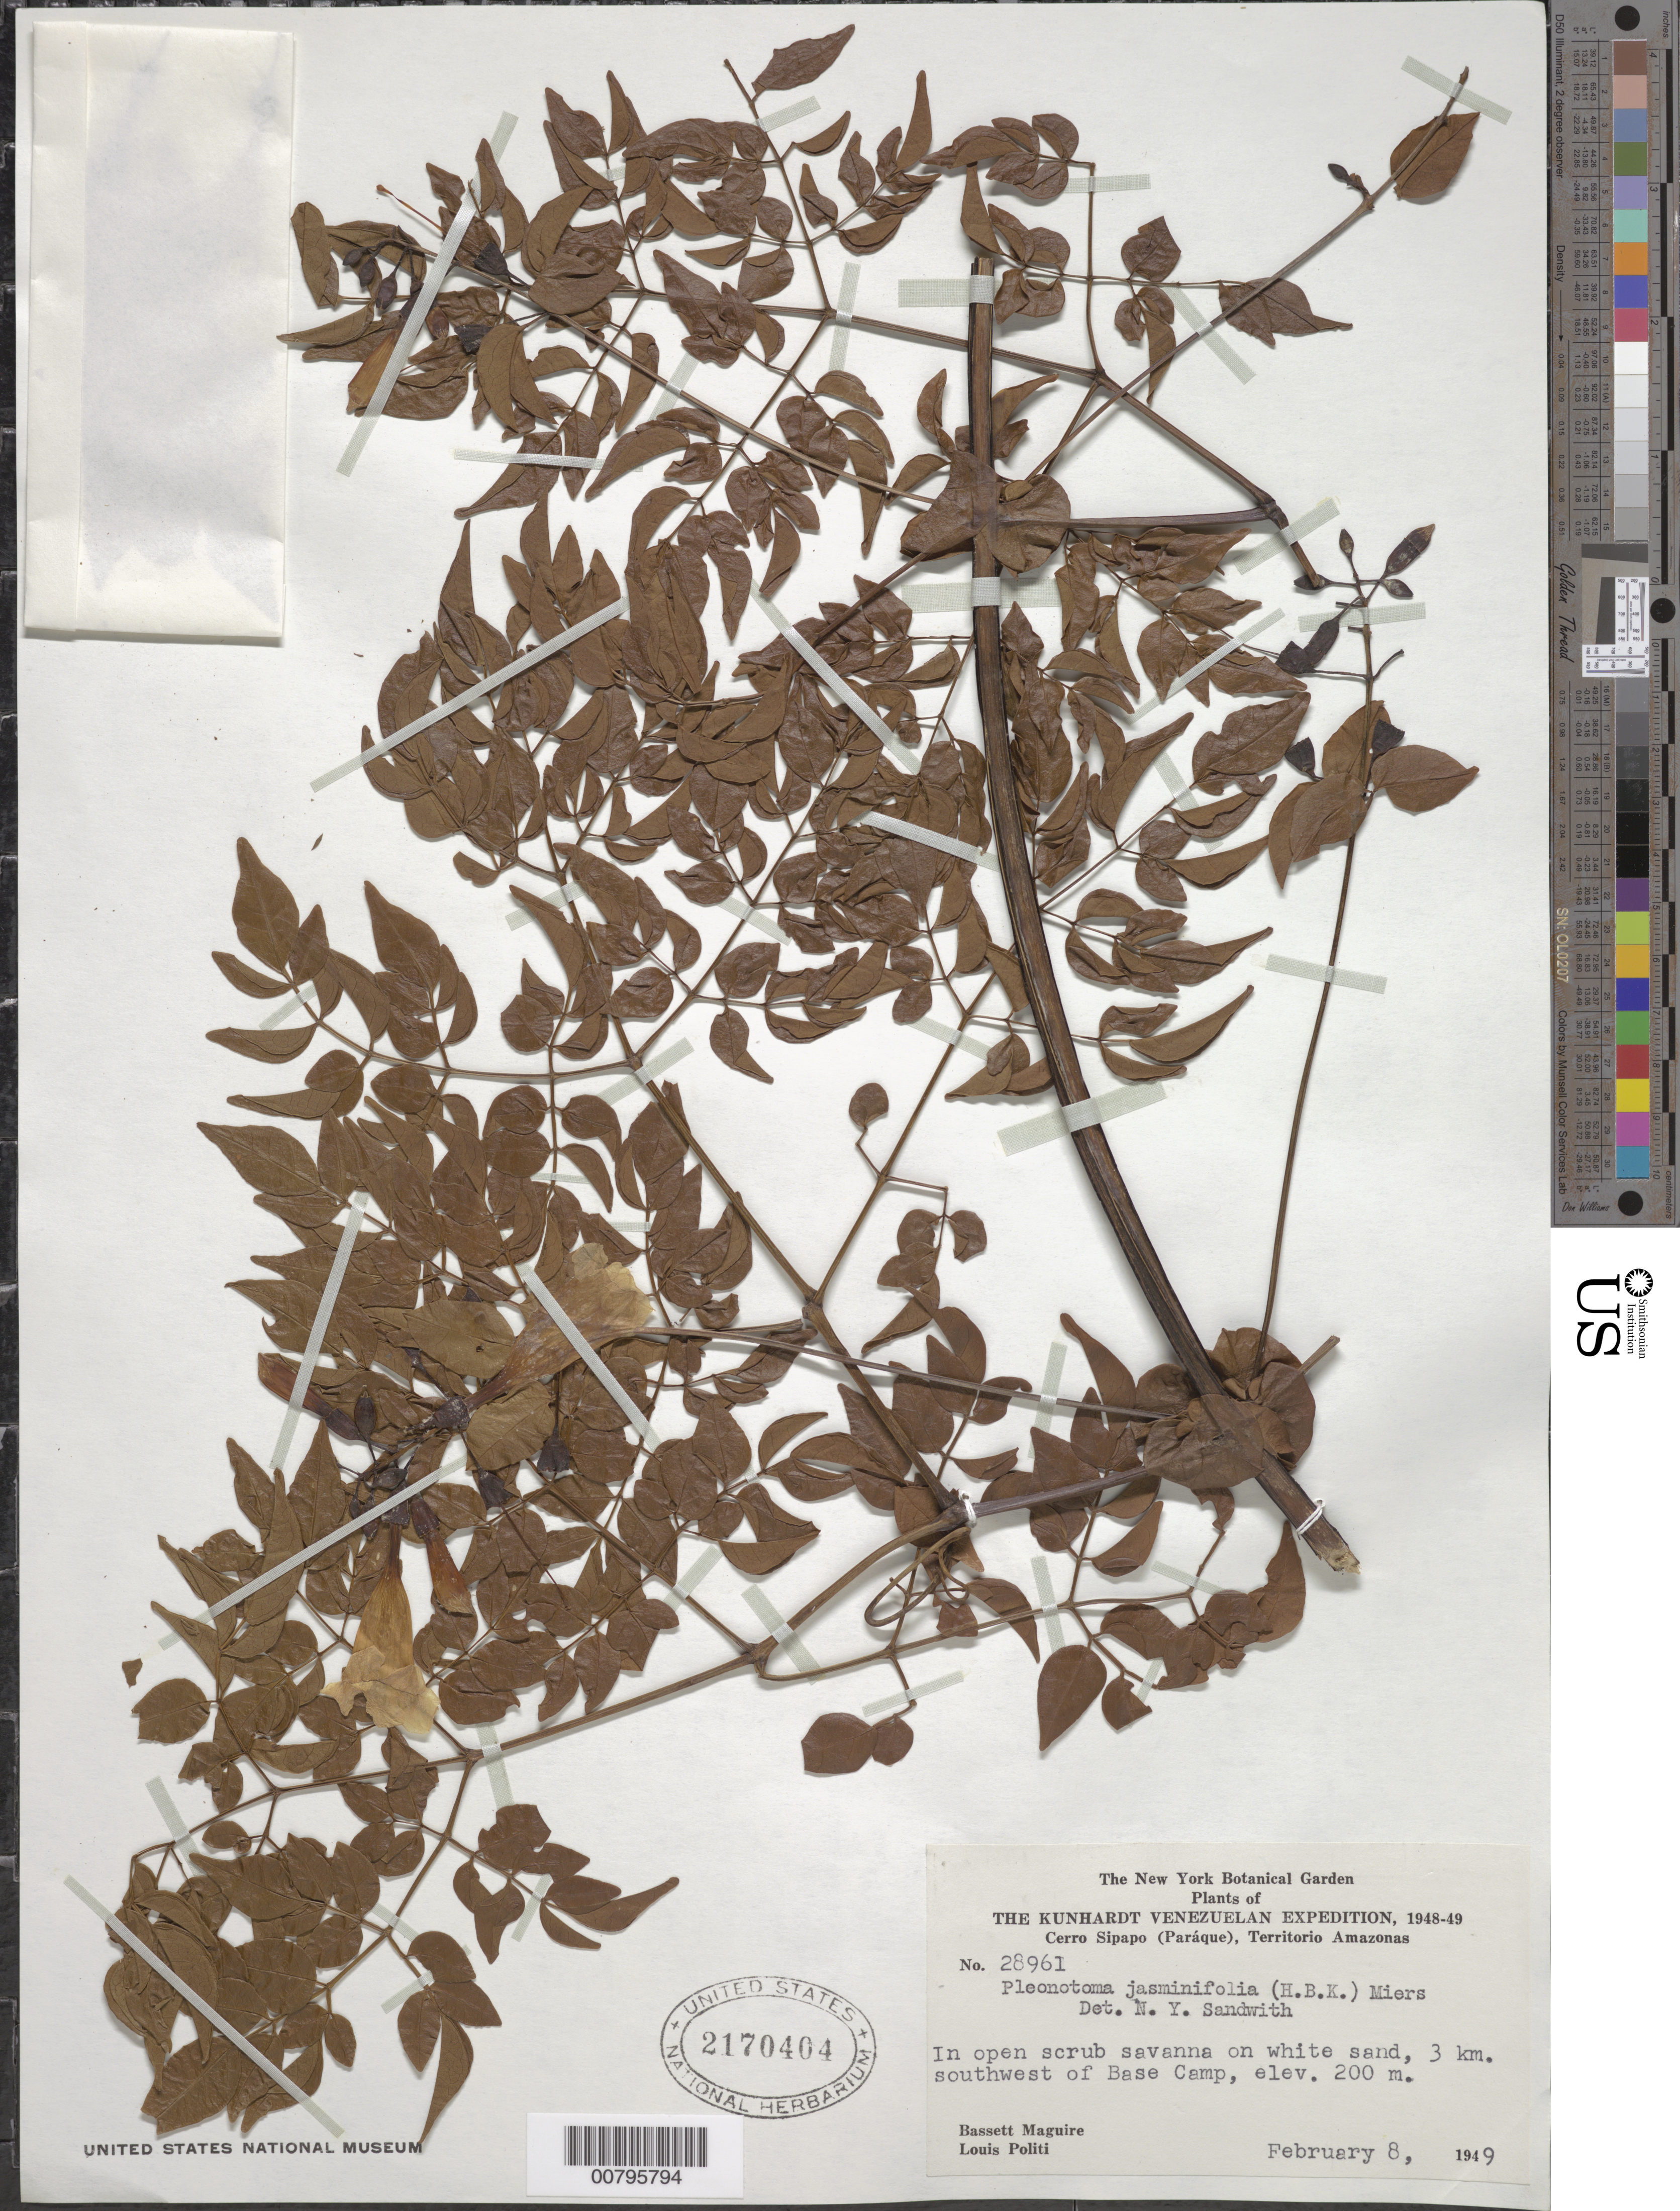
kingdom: Plantae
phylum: Tracheophyta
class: Magnoliopsida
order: Lamiales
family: Bignoniaceae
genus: Pleonotoma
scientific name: Pleonotoma jasminifolia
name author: (Kunth) Miers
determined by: Sandwith, N. Y.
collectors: B. Maguire & L. Politi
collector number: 28961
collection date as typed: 8-Feb-49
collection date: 1949-02-08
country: Venezuela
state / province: Amazonas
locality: Cerro Sipapo (Paráque), Base Camp, 3 km SW of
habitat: Open scrub savanna on white sand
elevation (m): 200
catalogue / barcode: US 2170404